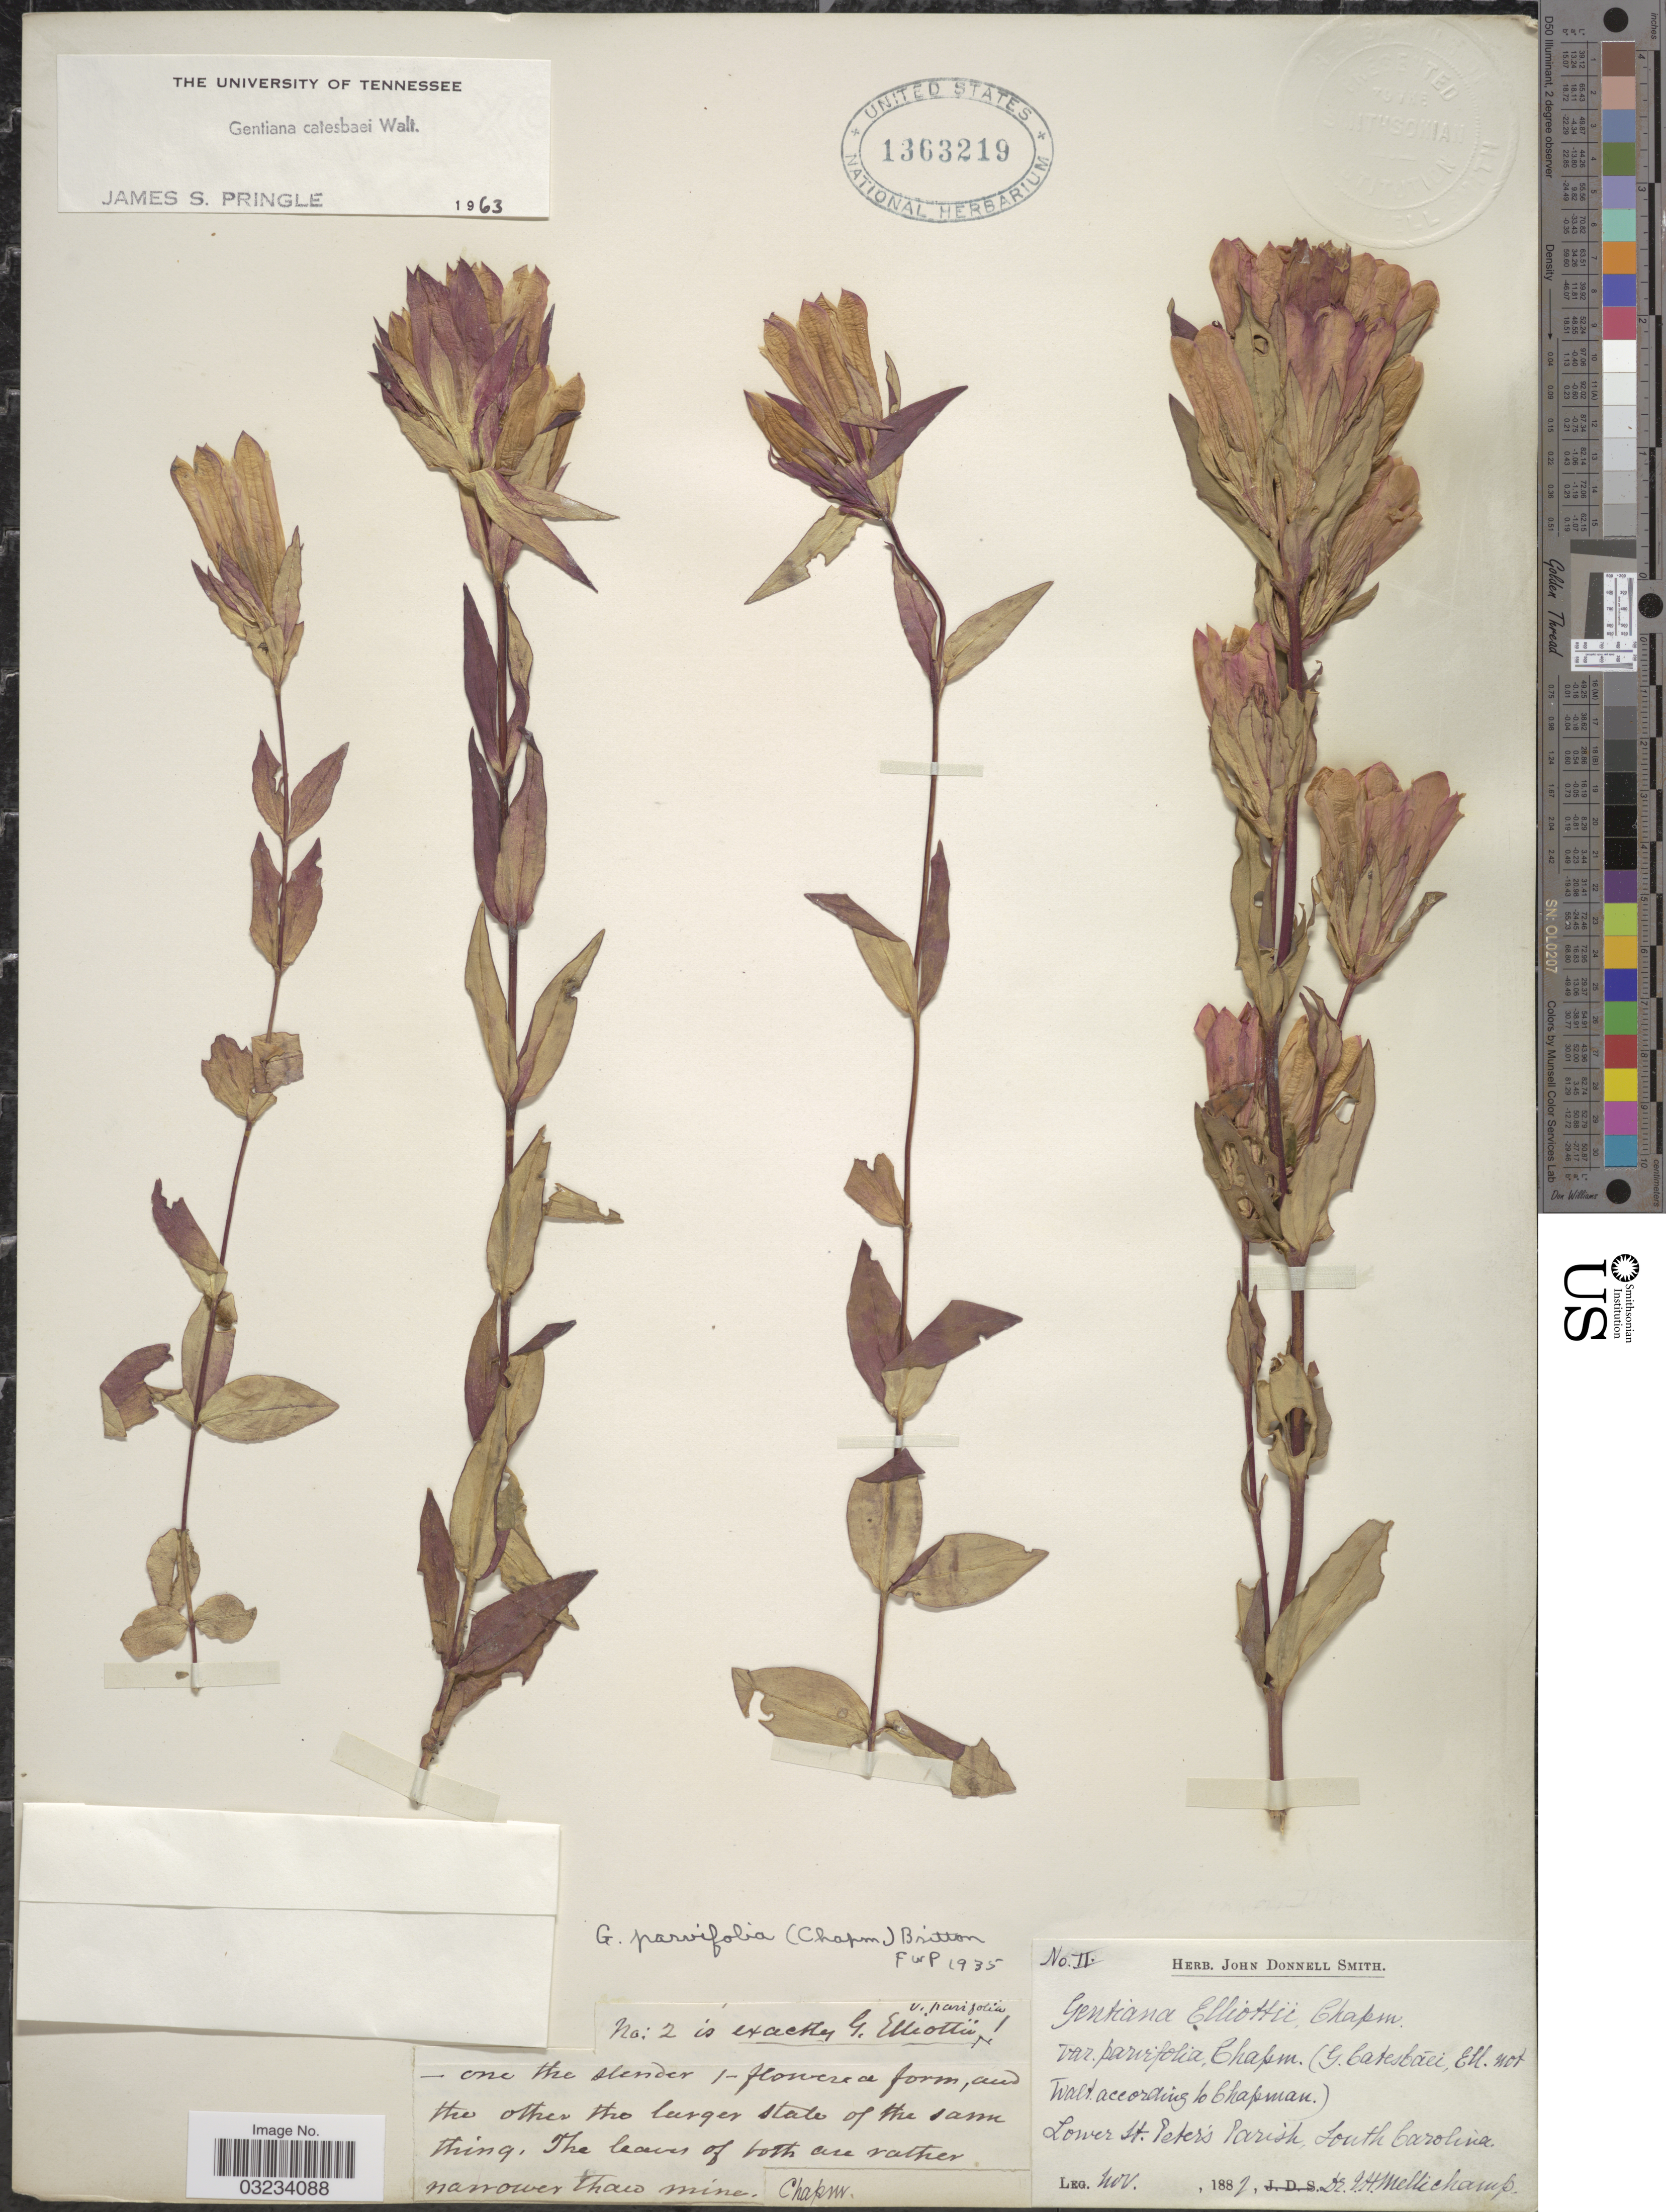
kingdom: Plantae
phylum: Tracheophyta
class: Magnoliopsida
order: Gentianales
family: Gentianaceae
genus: Gentiana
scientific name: Gentiana catesbaei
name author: Walter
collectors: J. H. Mellichamp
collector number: II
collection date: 1882-11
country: United States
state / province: South Carolina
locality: Lower St. Peter's Parish.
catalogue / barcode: US 1363219